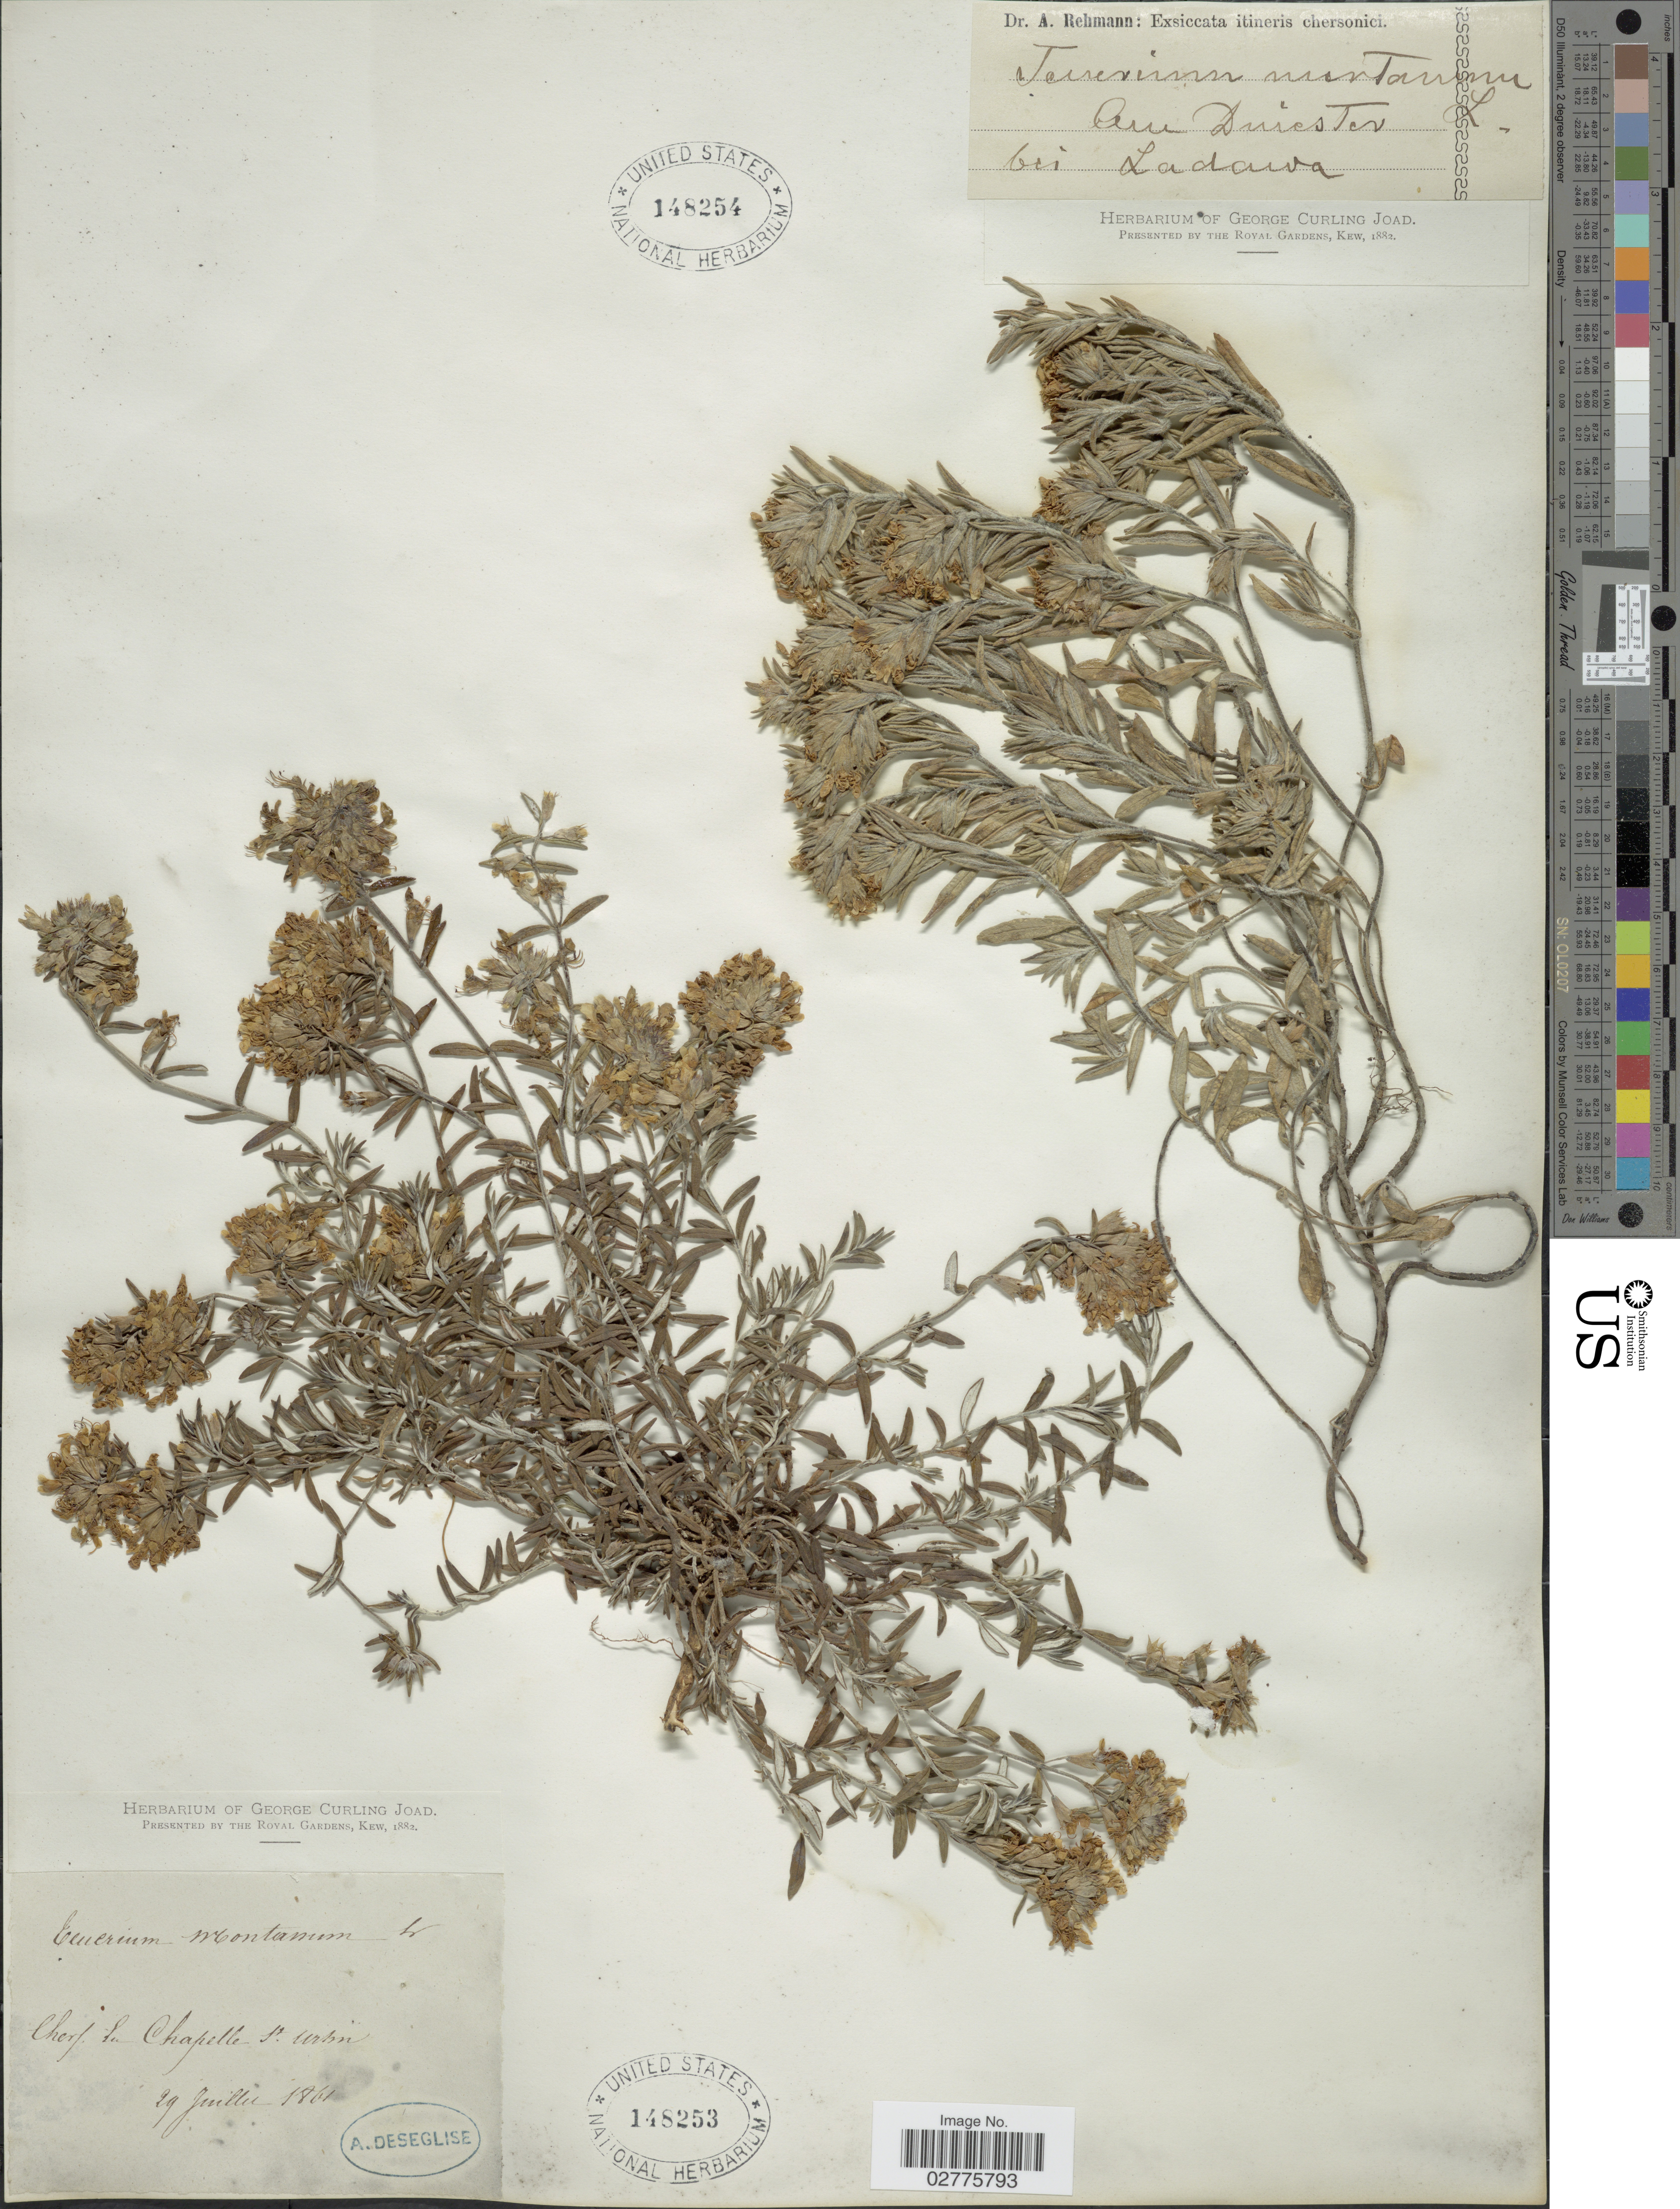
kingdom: Plantae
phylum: Tracheophyta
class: Magnoliopsida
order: Lamiales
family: Lamiaceae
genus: Teucrium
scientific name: Teucrium montanum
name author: L.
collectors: A. Rehmann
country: Ukraine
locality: Itineris chersonici. Am Duicsten bei Ladawa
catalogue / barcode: US 148254-2